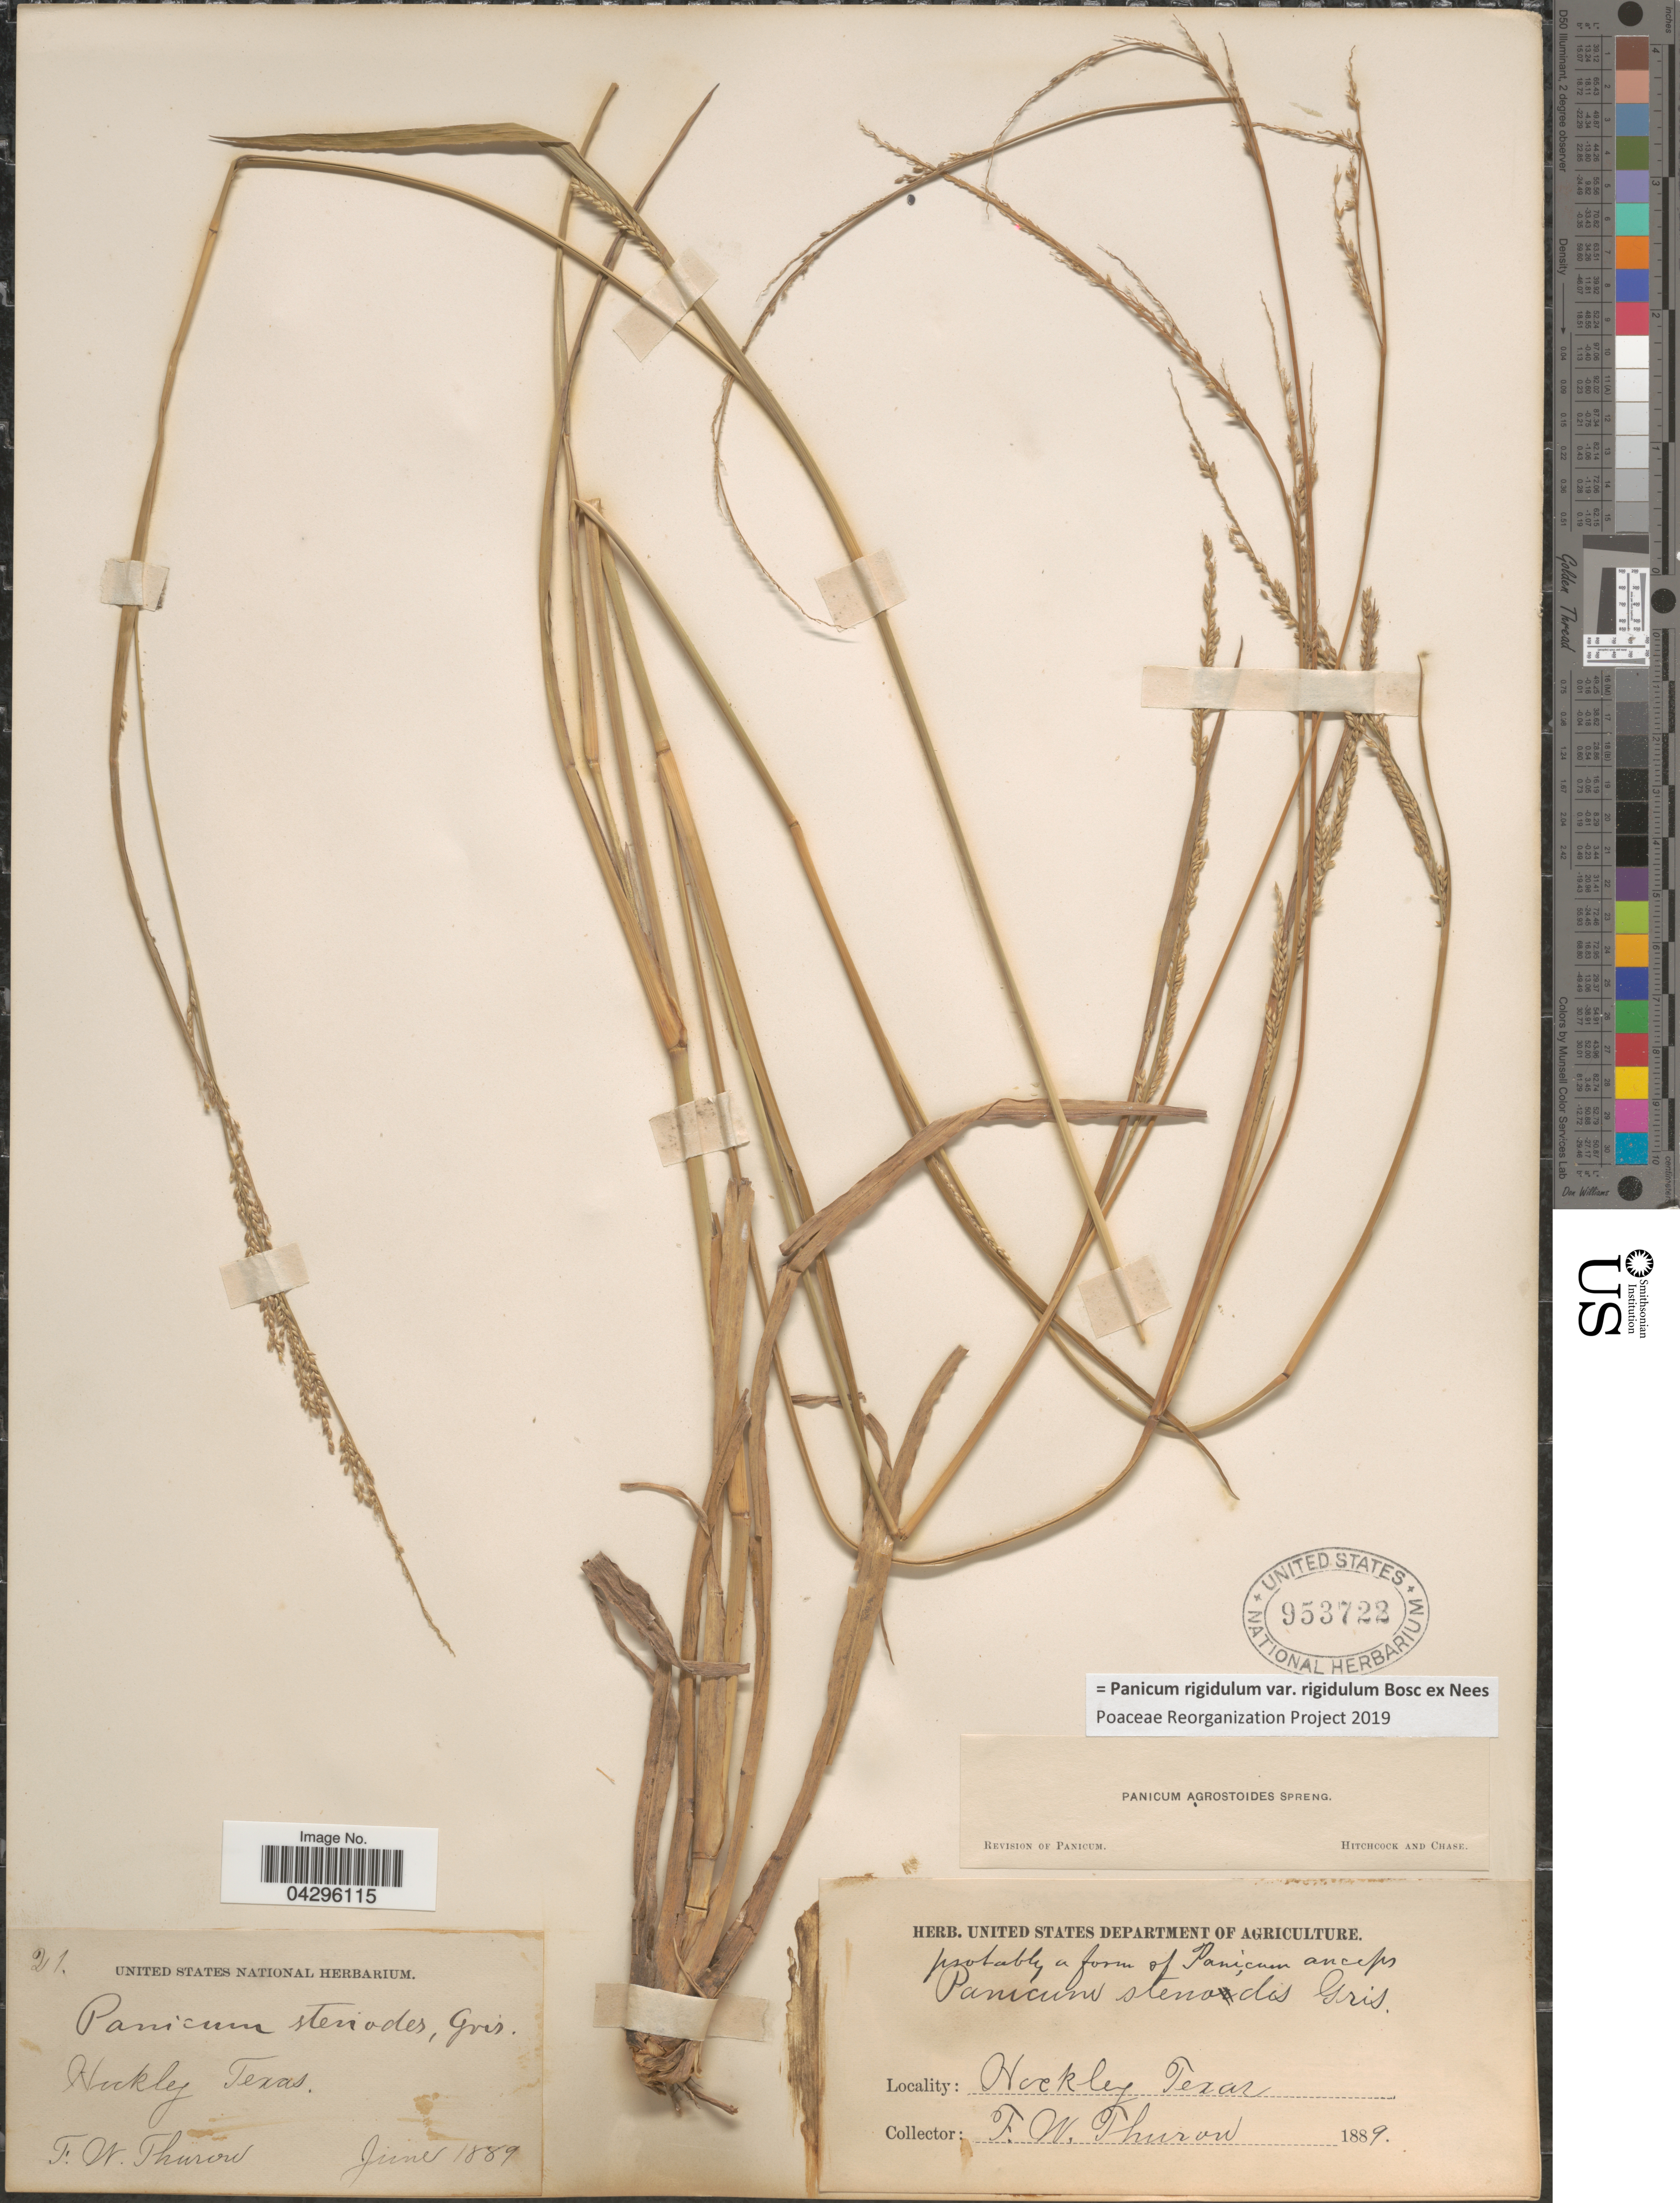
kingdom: Plantae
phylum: Tracheophyta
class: Liliopsida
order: Poales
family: Poaceae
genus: Panicum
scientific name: Panicum rigidulum var. rigidulum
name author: Bosc ex Nees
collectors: F. W. Thurow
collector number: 21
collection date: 1889-06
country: United States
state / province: Texas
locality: Hockley.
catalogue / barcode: US 953722